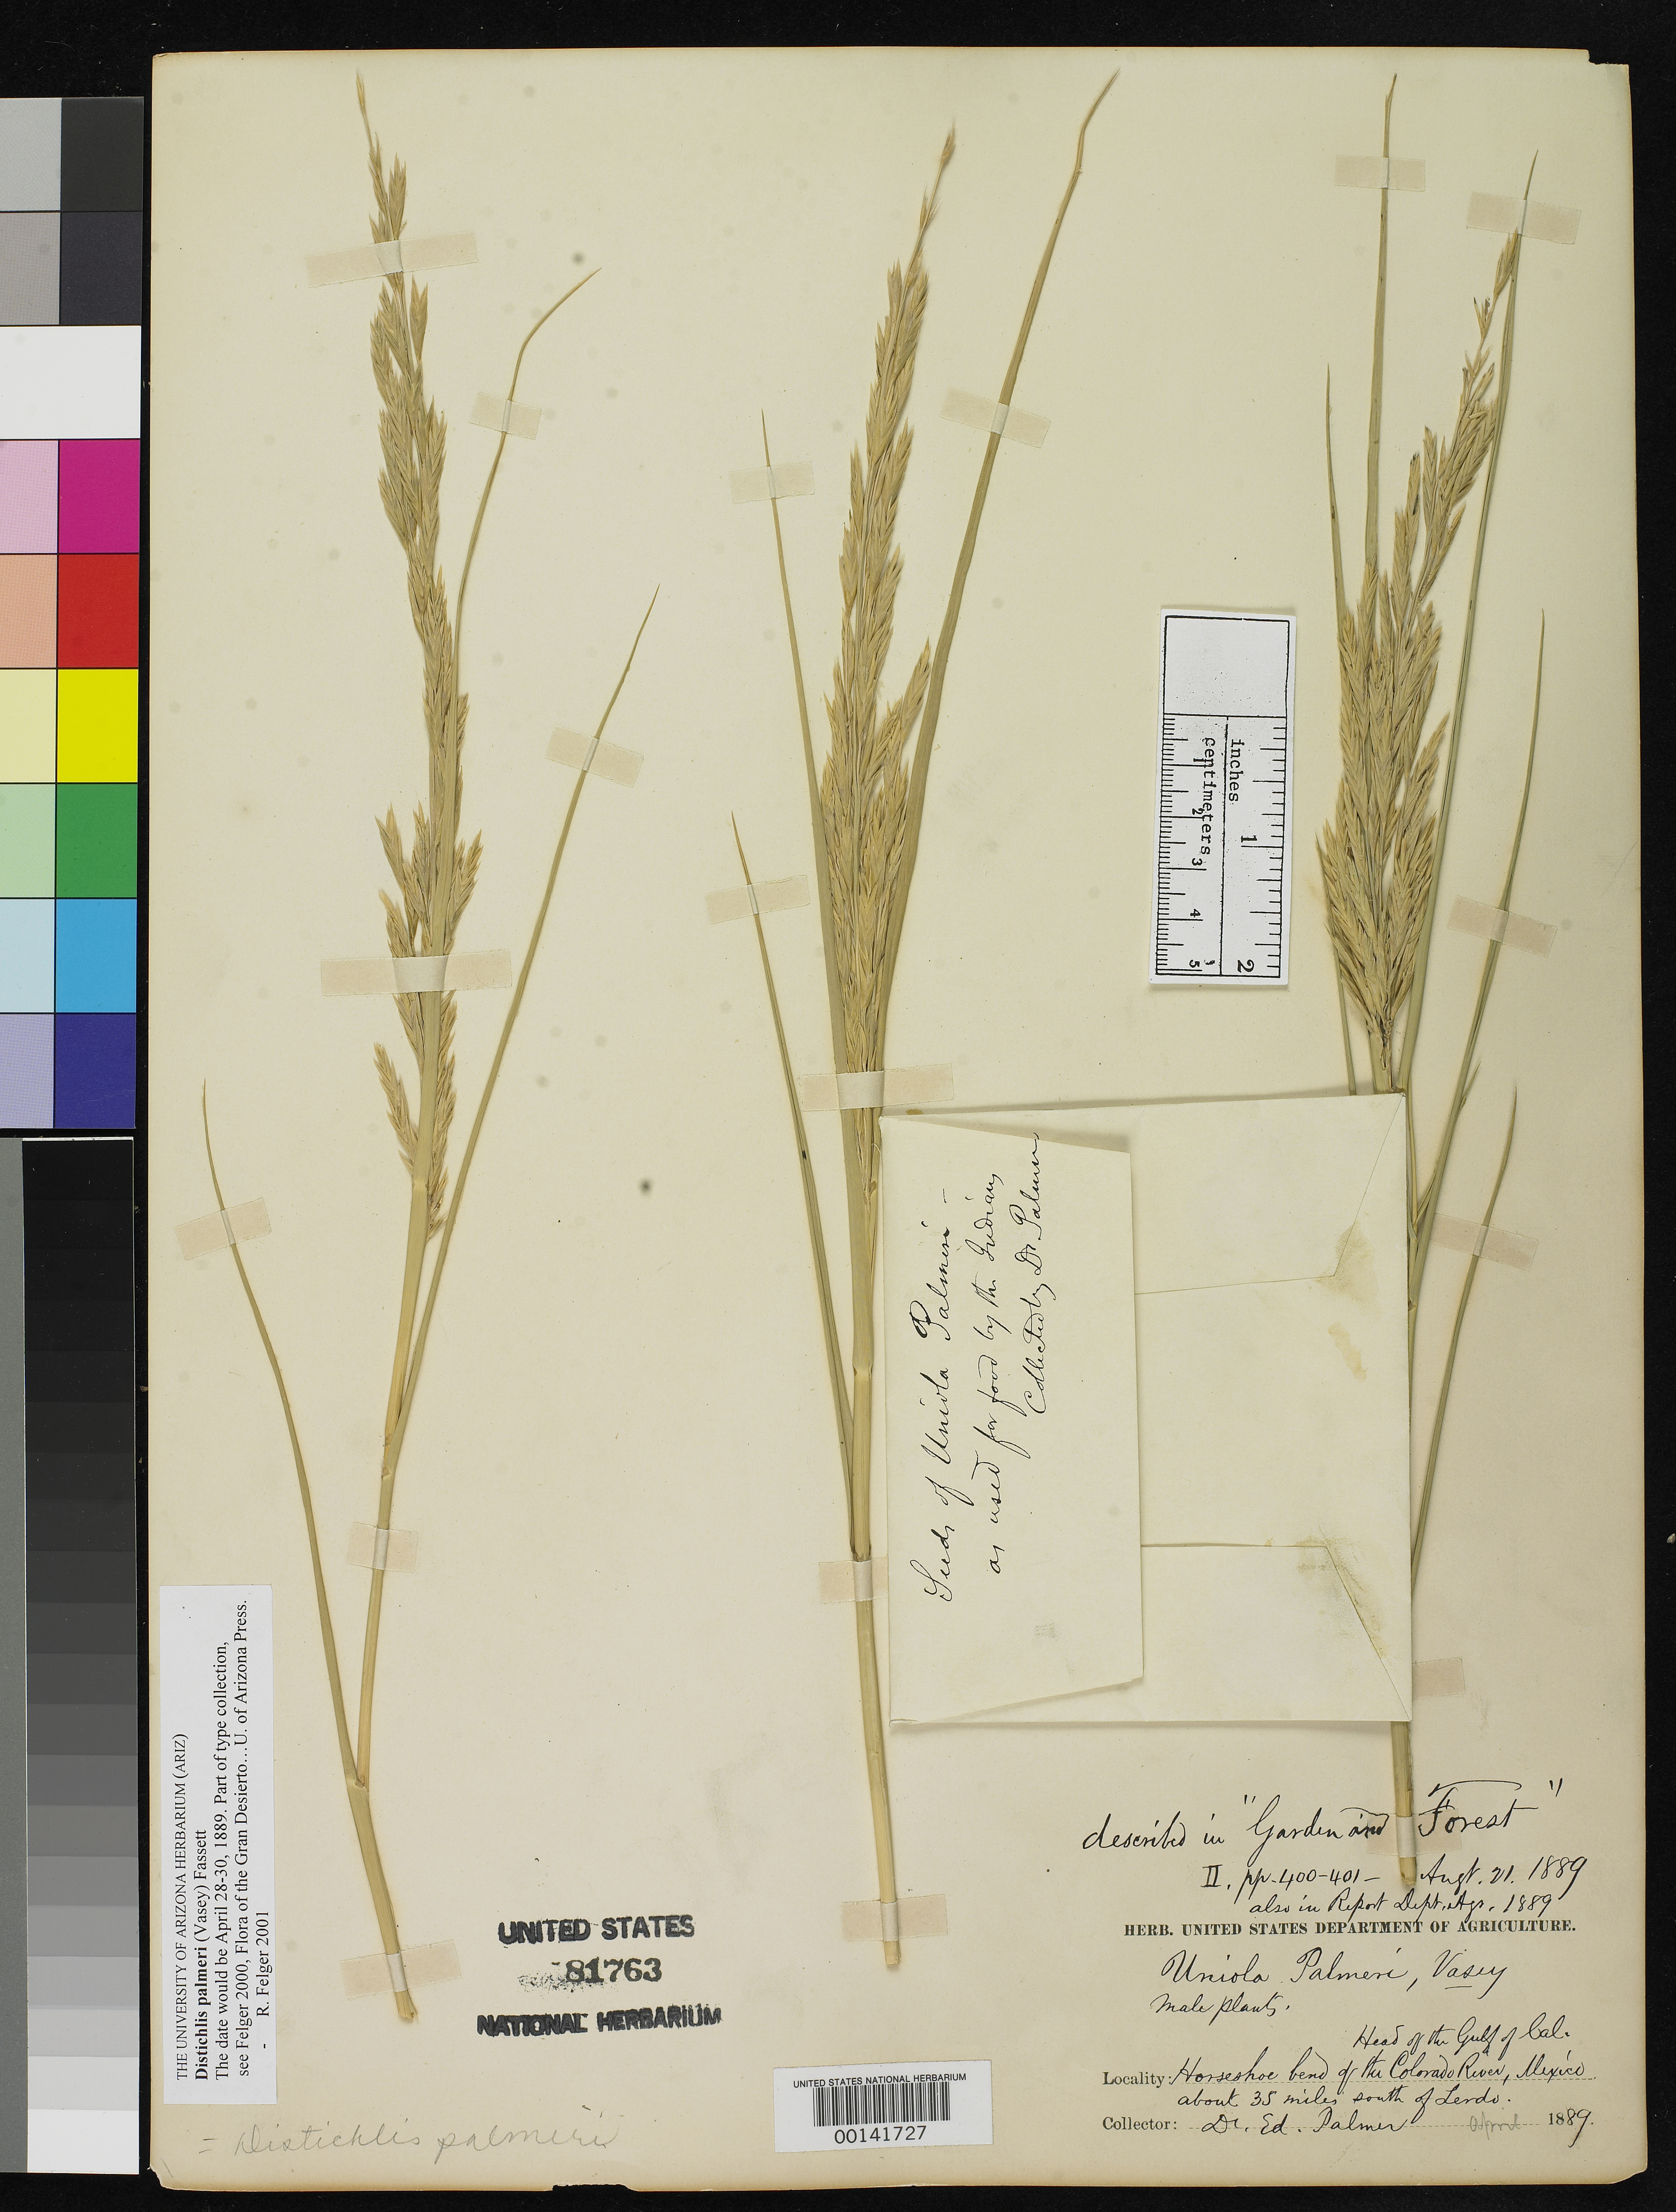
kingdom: Plantae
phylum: Tracheophyta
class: Liliopsida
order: Poales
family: Poaceae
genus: Uniola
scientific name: Uniola palmeri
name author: Vasey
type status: Isolectotype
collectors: E. Palmer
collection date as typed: Apr 1899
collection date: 1899-04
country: Mexico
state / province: Sonora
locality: Head of the Gulf of Cal., Horseshoe bend of the Colorado River, Mexico, about 35 iles south of Lerdo.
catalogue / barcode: US 81763